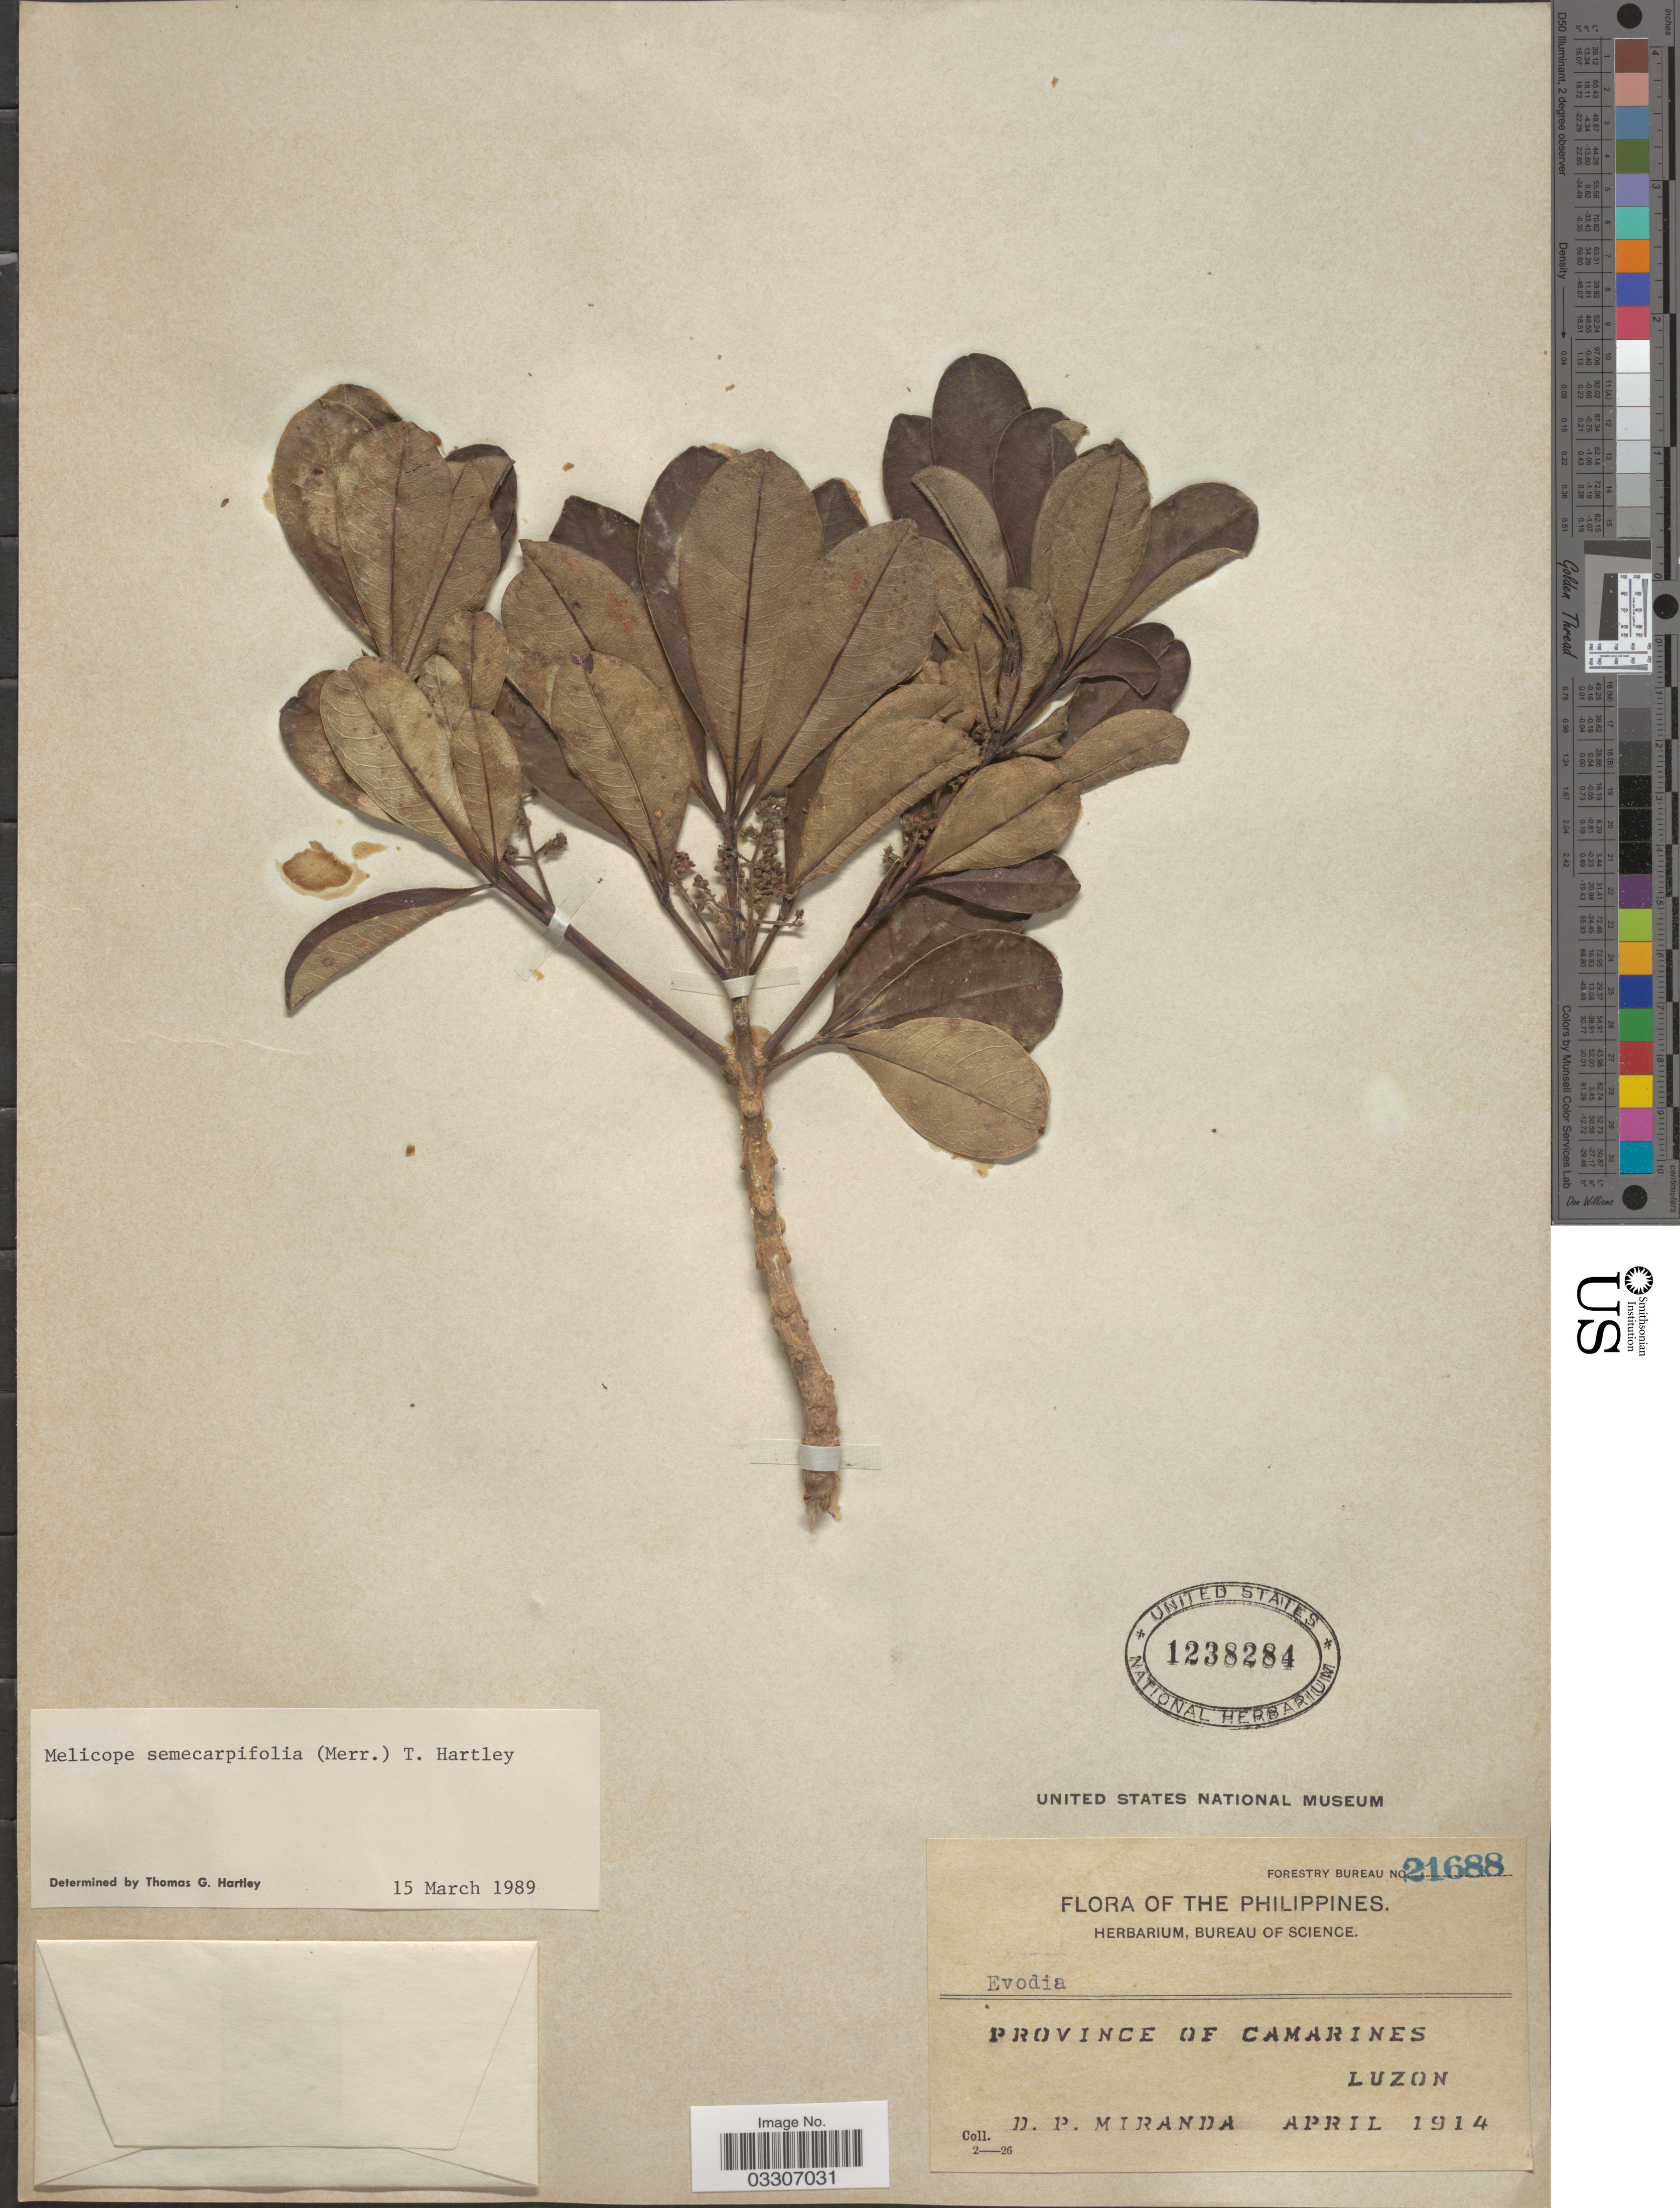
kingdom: Plantae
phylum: Tracheophyta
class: Magnoliopsida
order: Sapindales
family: Rutaceae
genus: Melicope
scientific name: Melicope semecarpifolia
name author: (Merr.) T.G. Hartley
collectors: D. P. Miranda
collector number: Forestry Bureau 21688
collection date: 1914-04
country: Philippines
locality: Province of Camarines, Luzon.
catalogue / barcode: US 1238284